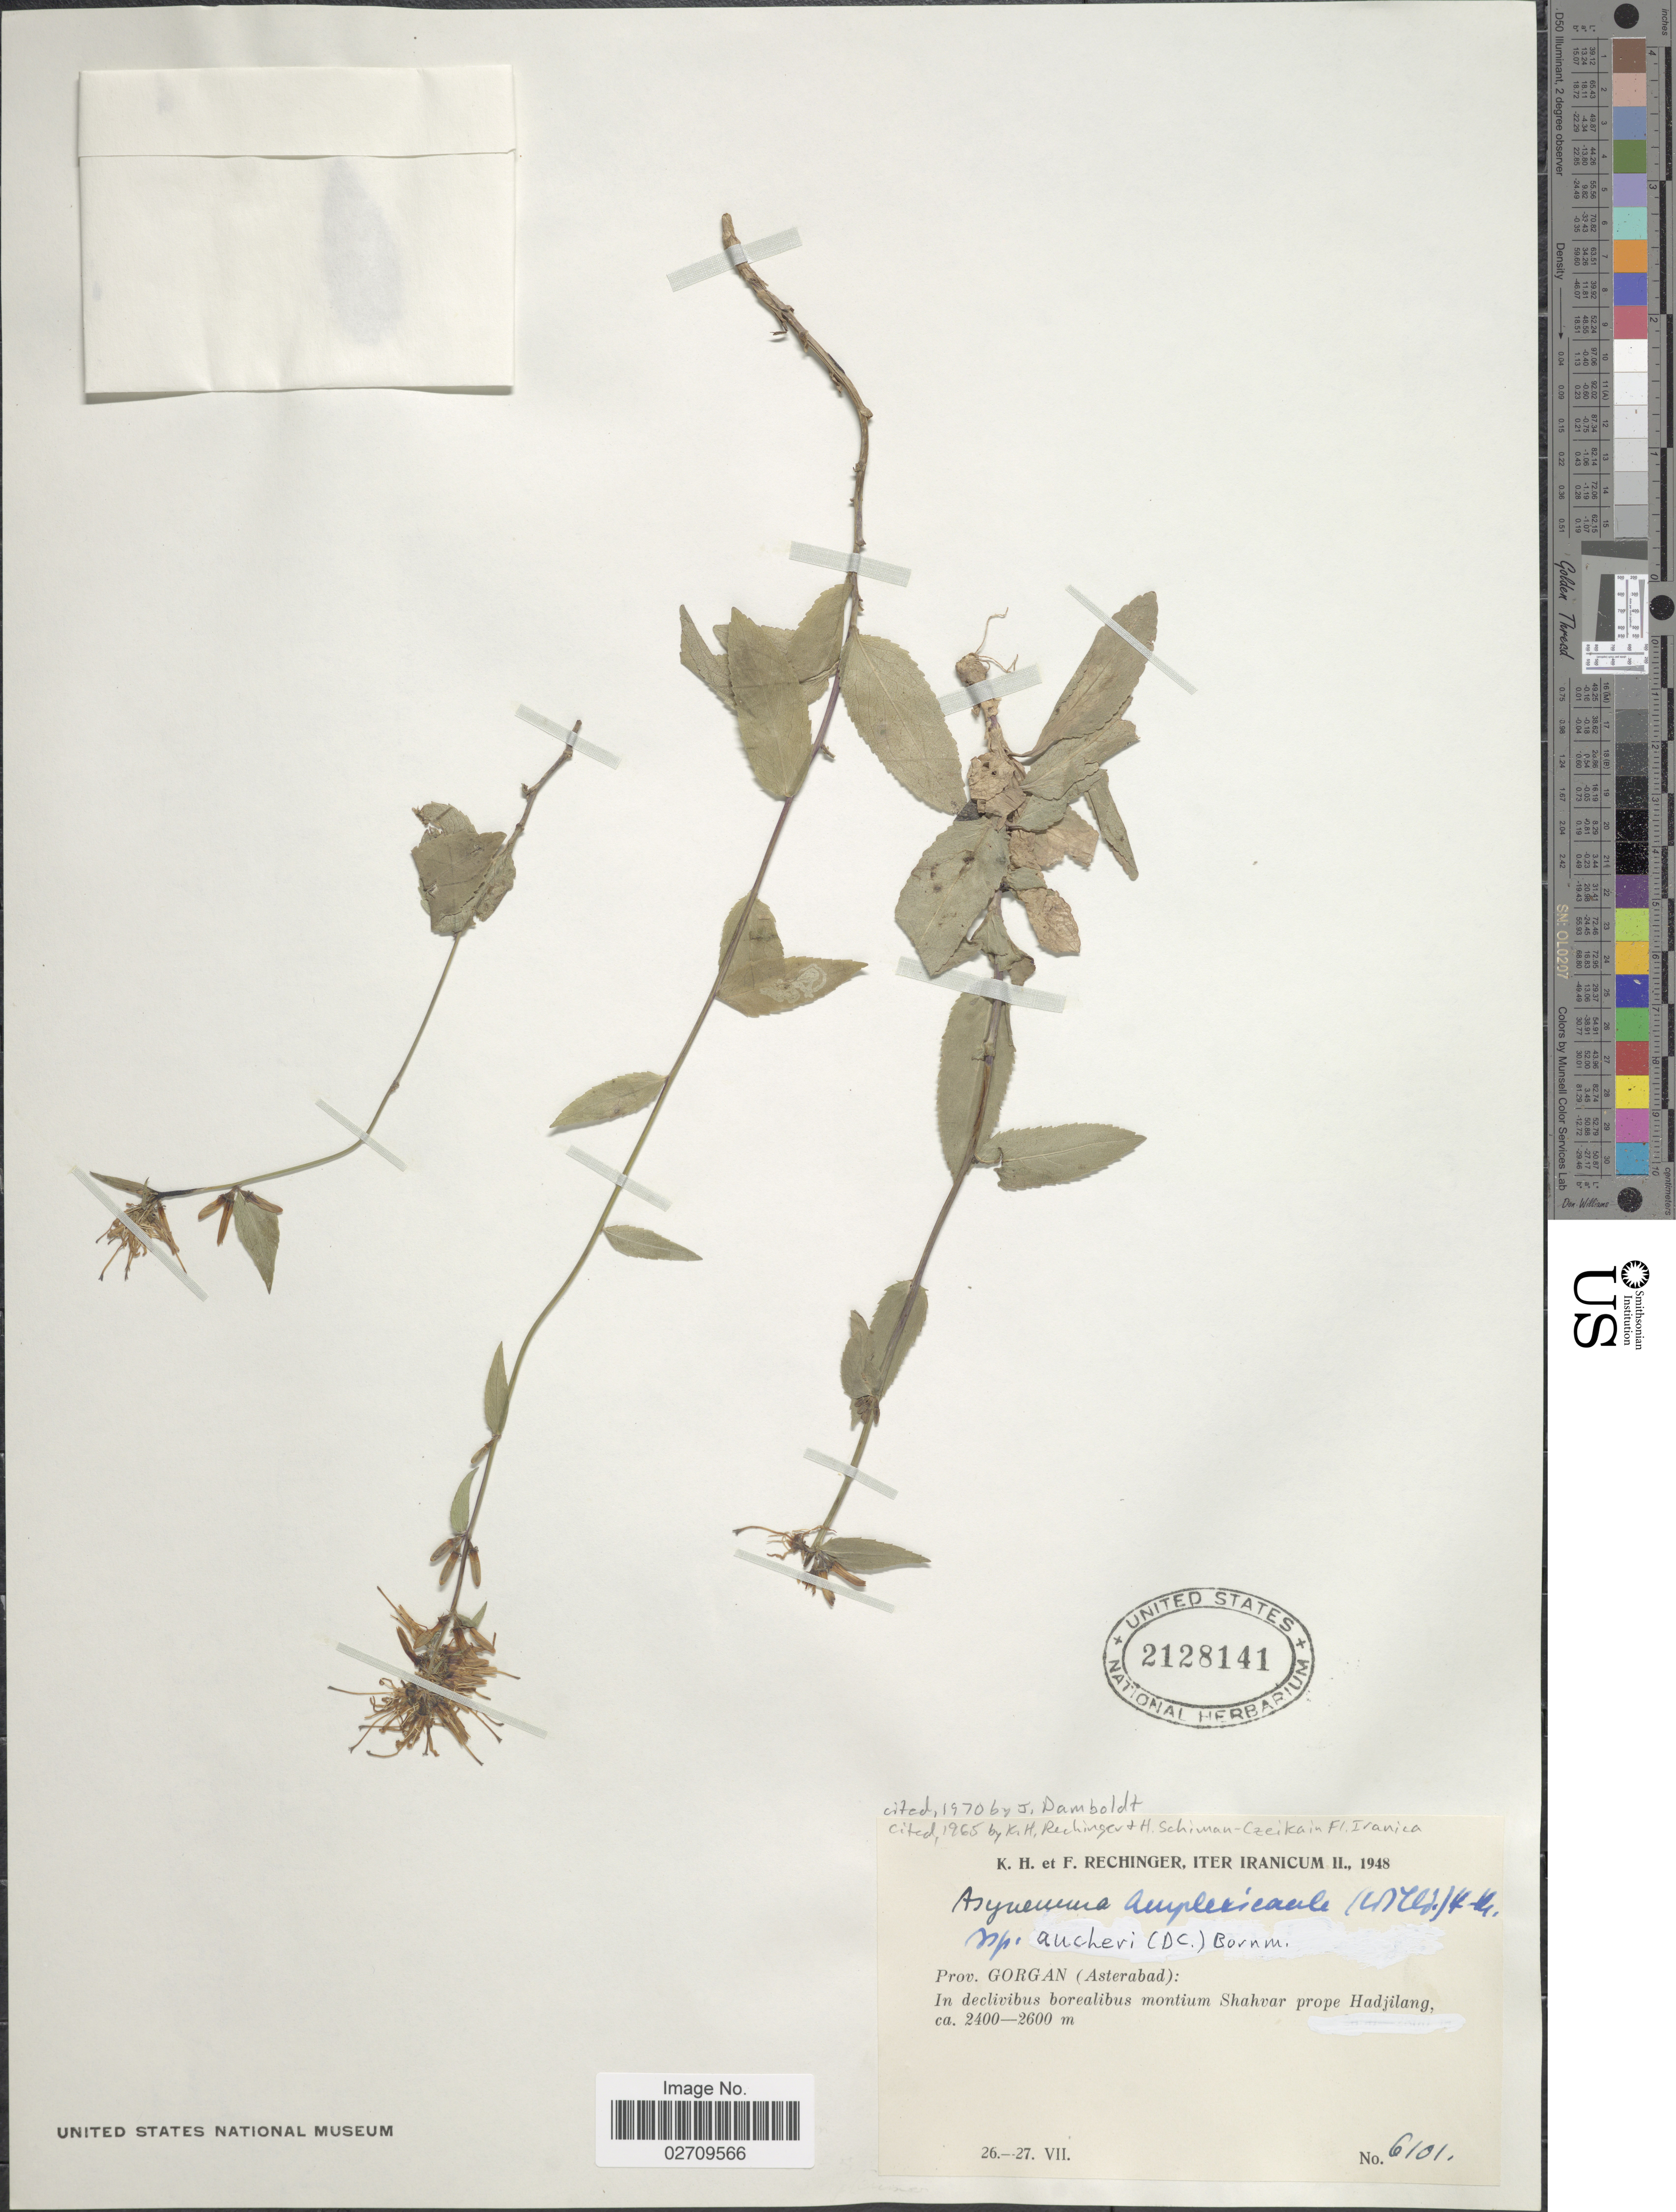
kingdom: Plantae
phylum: Tracheophyta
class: Magnoliopsida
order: Asterales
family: Campanulaceae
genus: Asyneuma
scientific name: Asyneuma amplexicaule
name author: (Willd.) Hand.-Mazz.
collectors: K. H. Rechinger & F. Rechinger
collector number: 6101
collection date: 1948-07-26/1948-07-27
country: Iran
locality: Prov. Gorgan (Asterabad): in declivibus borealibus montium Shahvar prope Hadjilang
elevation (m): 2400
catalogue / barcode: US 2128141